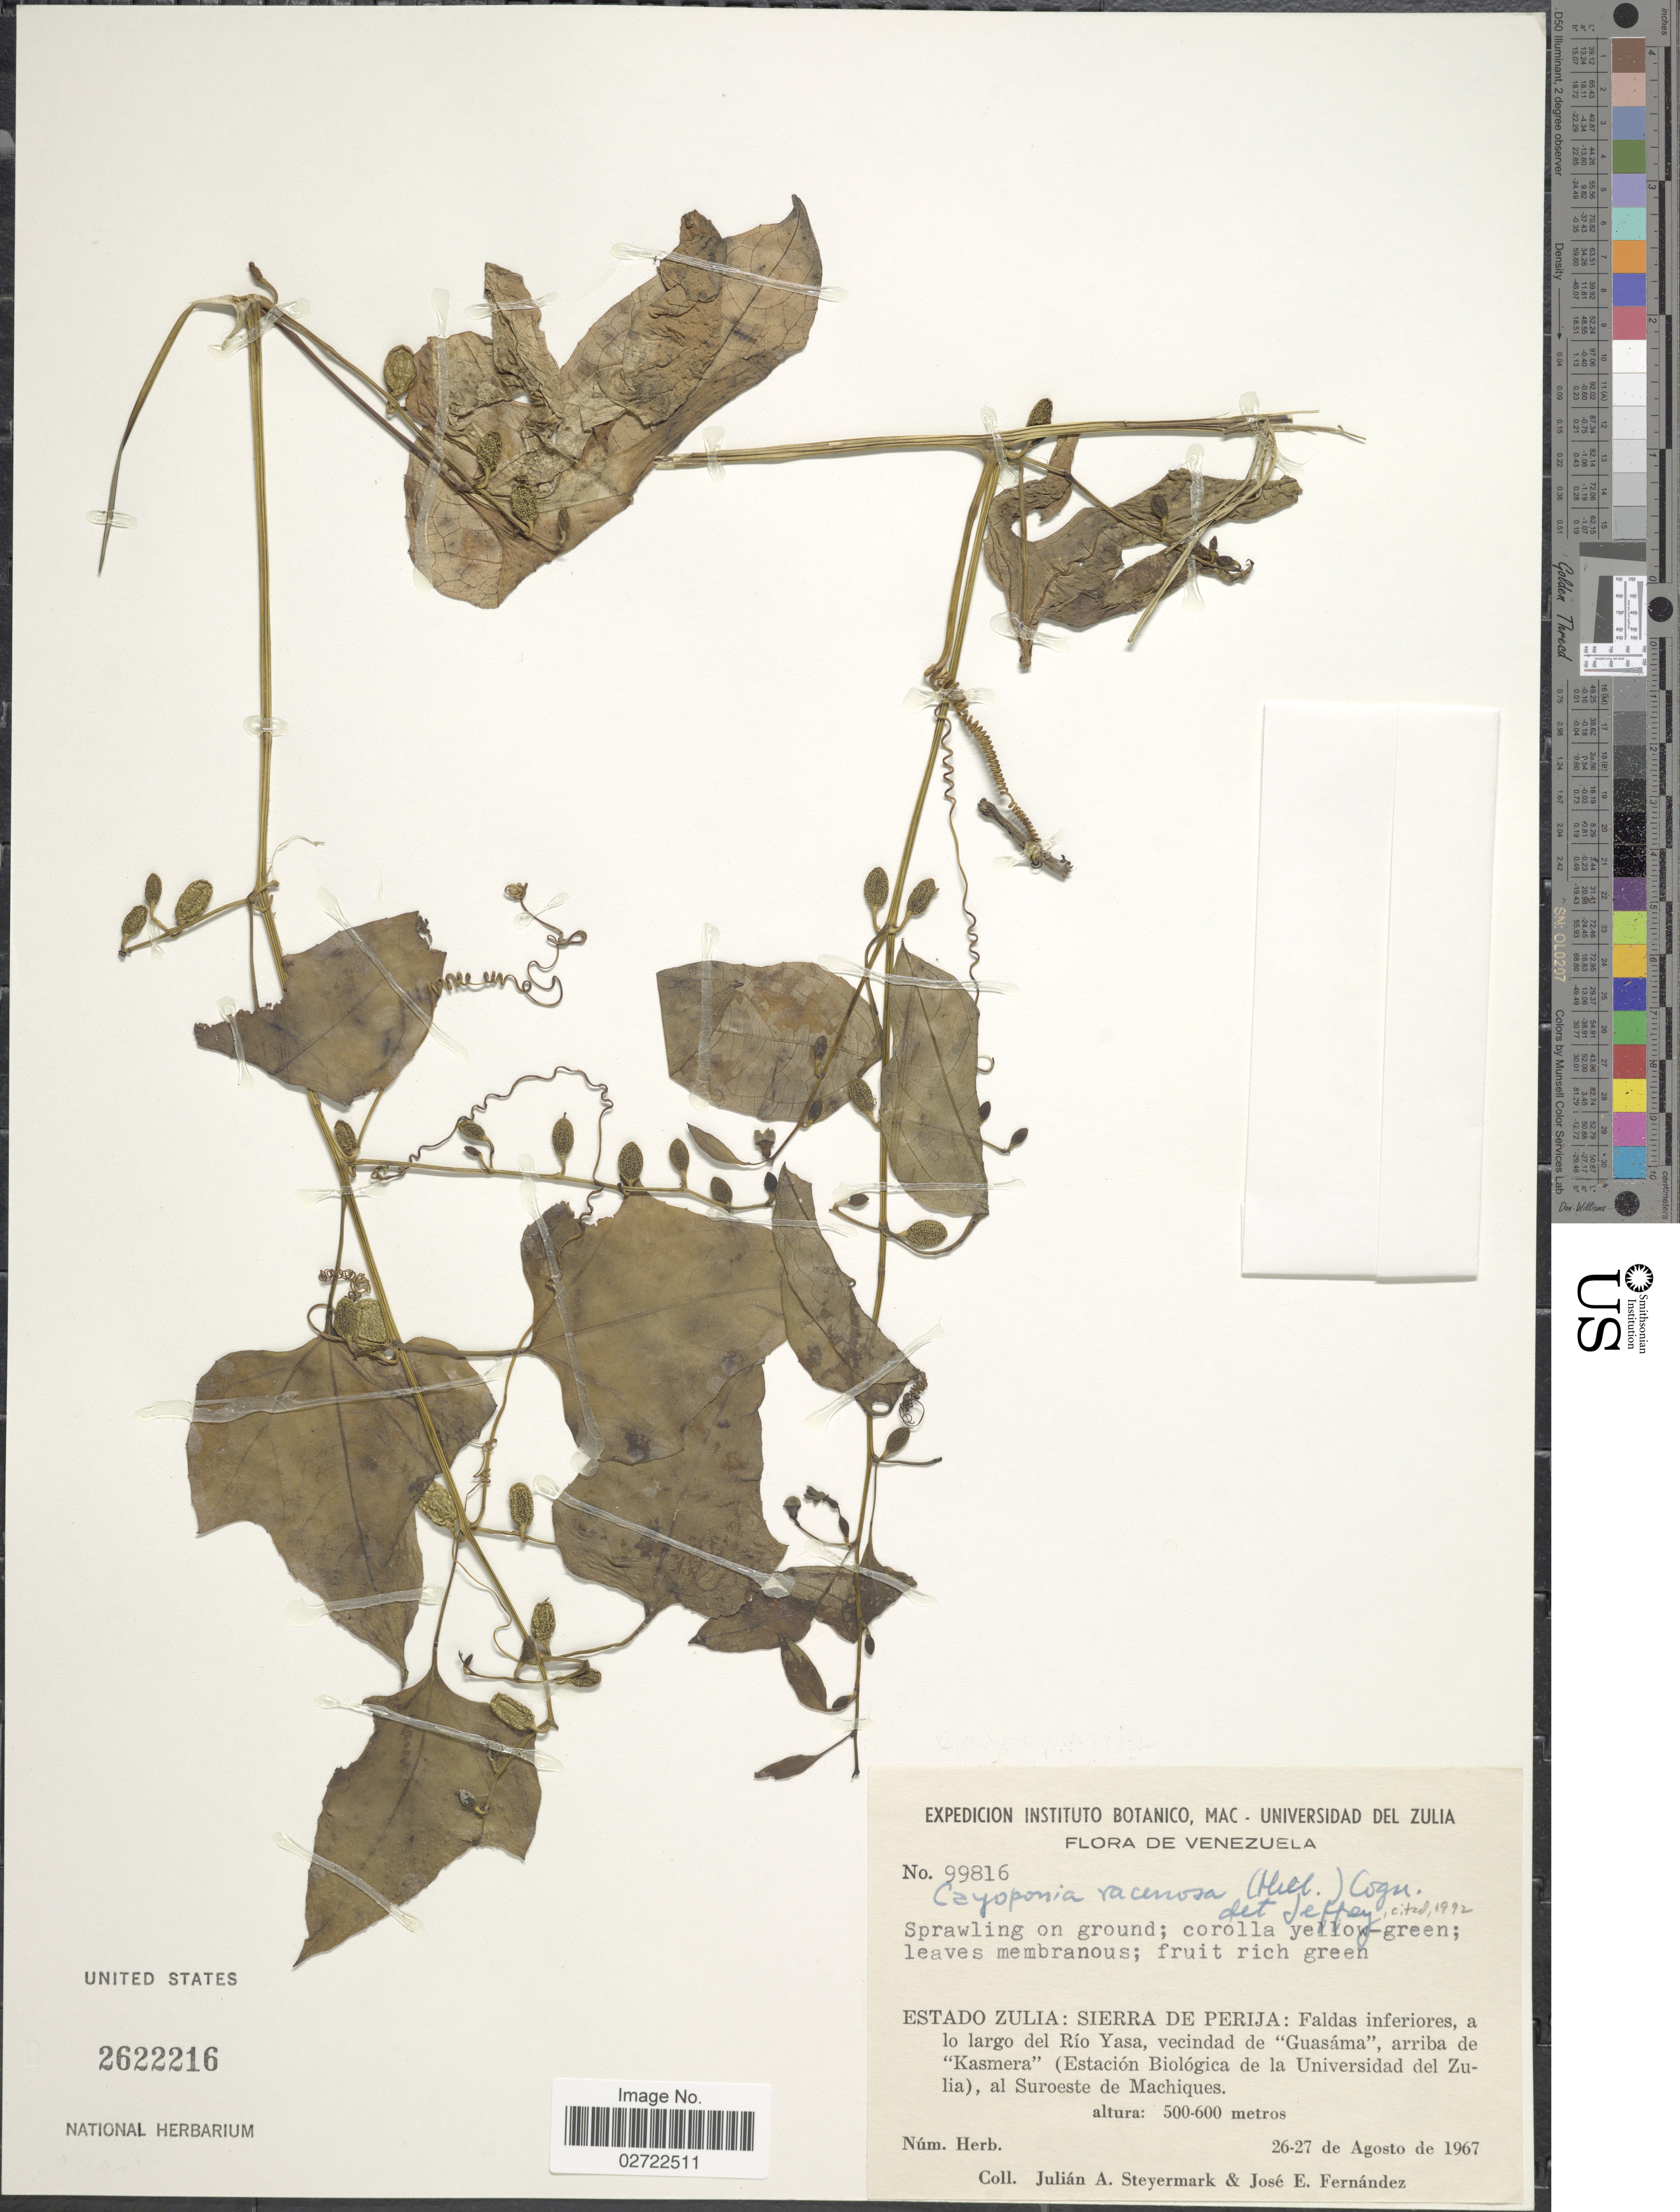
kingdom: Plantae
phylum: Tracheophyta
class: Magnoliopsida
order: Cucurbitales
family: Cucurbitaceae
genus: Cayaponia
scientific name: Cayaponia racemosa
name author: (Mill.) Cogn.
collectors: J. Steyermark & J. Fernández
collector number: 99816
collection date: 1967-08-26/1967-08-27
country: Venezuela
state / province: Zulia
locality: Estado Zulia: Sierra de Perija: Faldas inferiores, a lo largo del Rio Yasa, vecindad de "Guasama", arriba de "Kasmera" (Estacion Biologica de la Universidad del Zulia), al Suroeste de Machiques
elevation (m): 500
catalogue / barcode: US 2622216